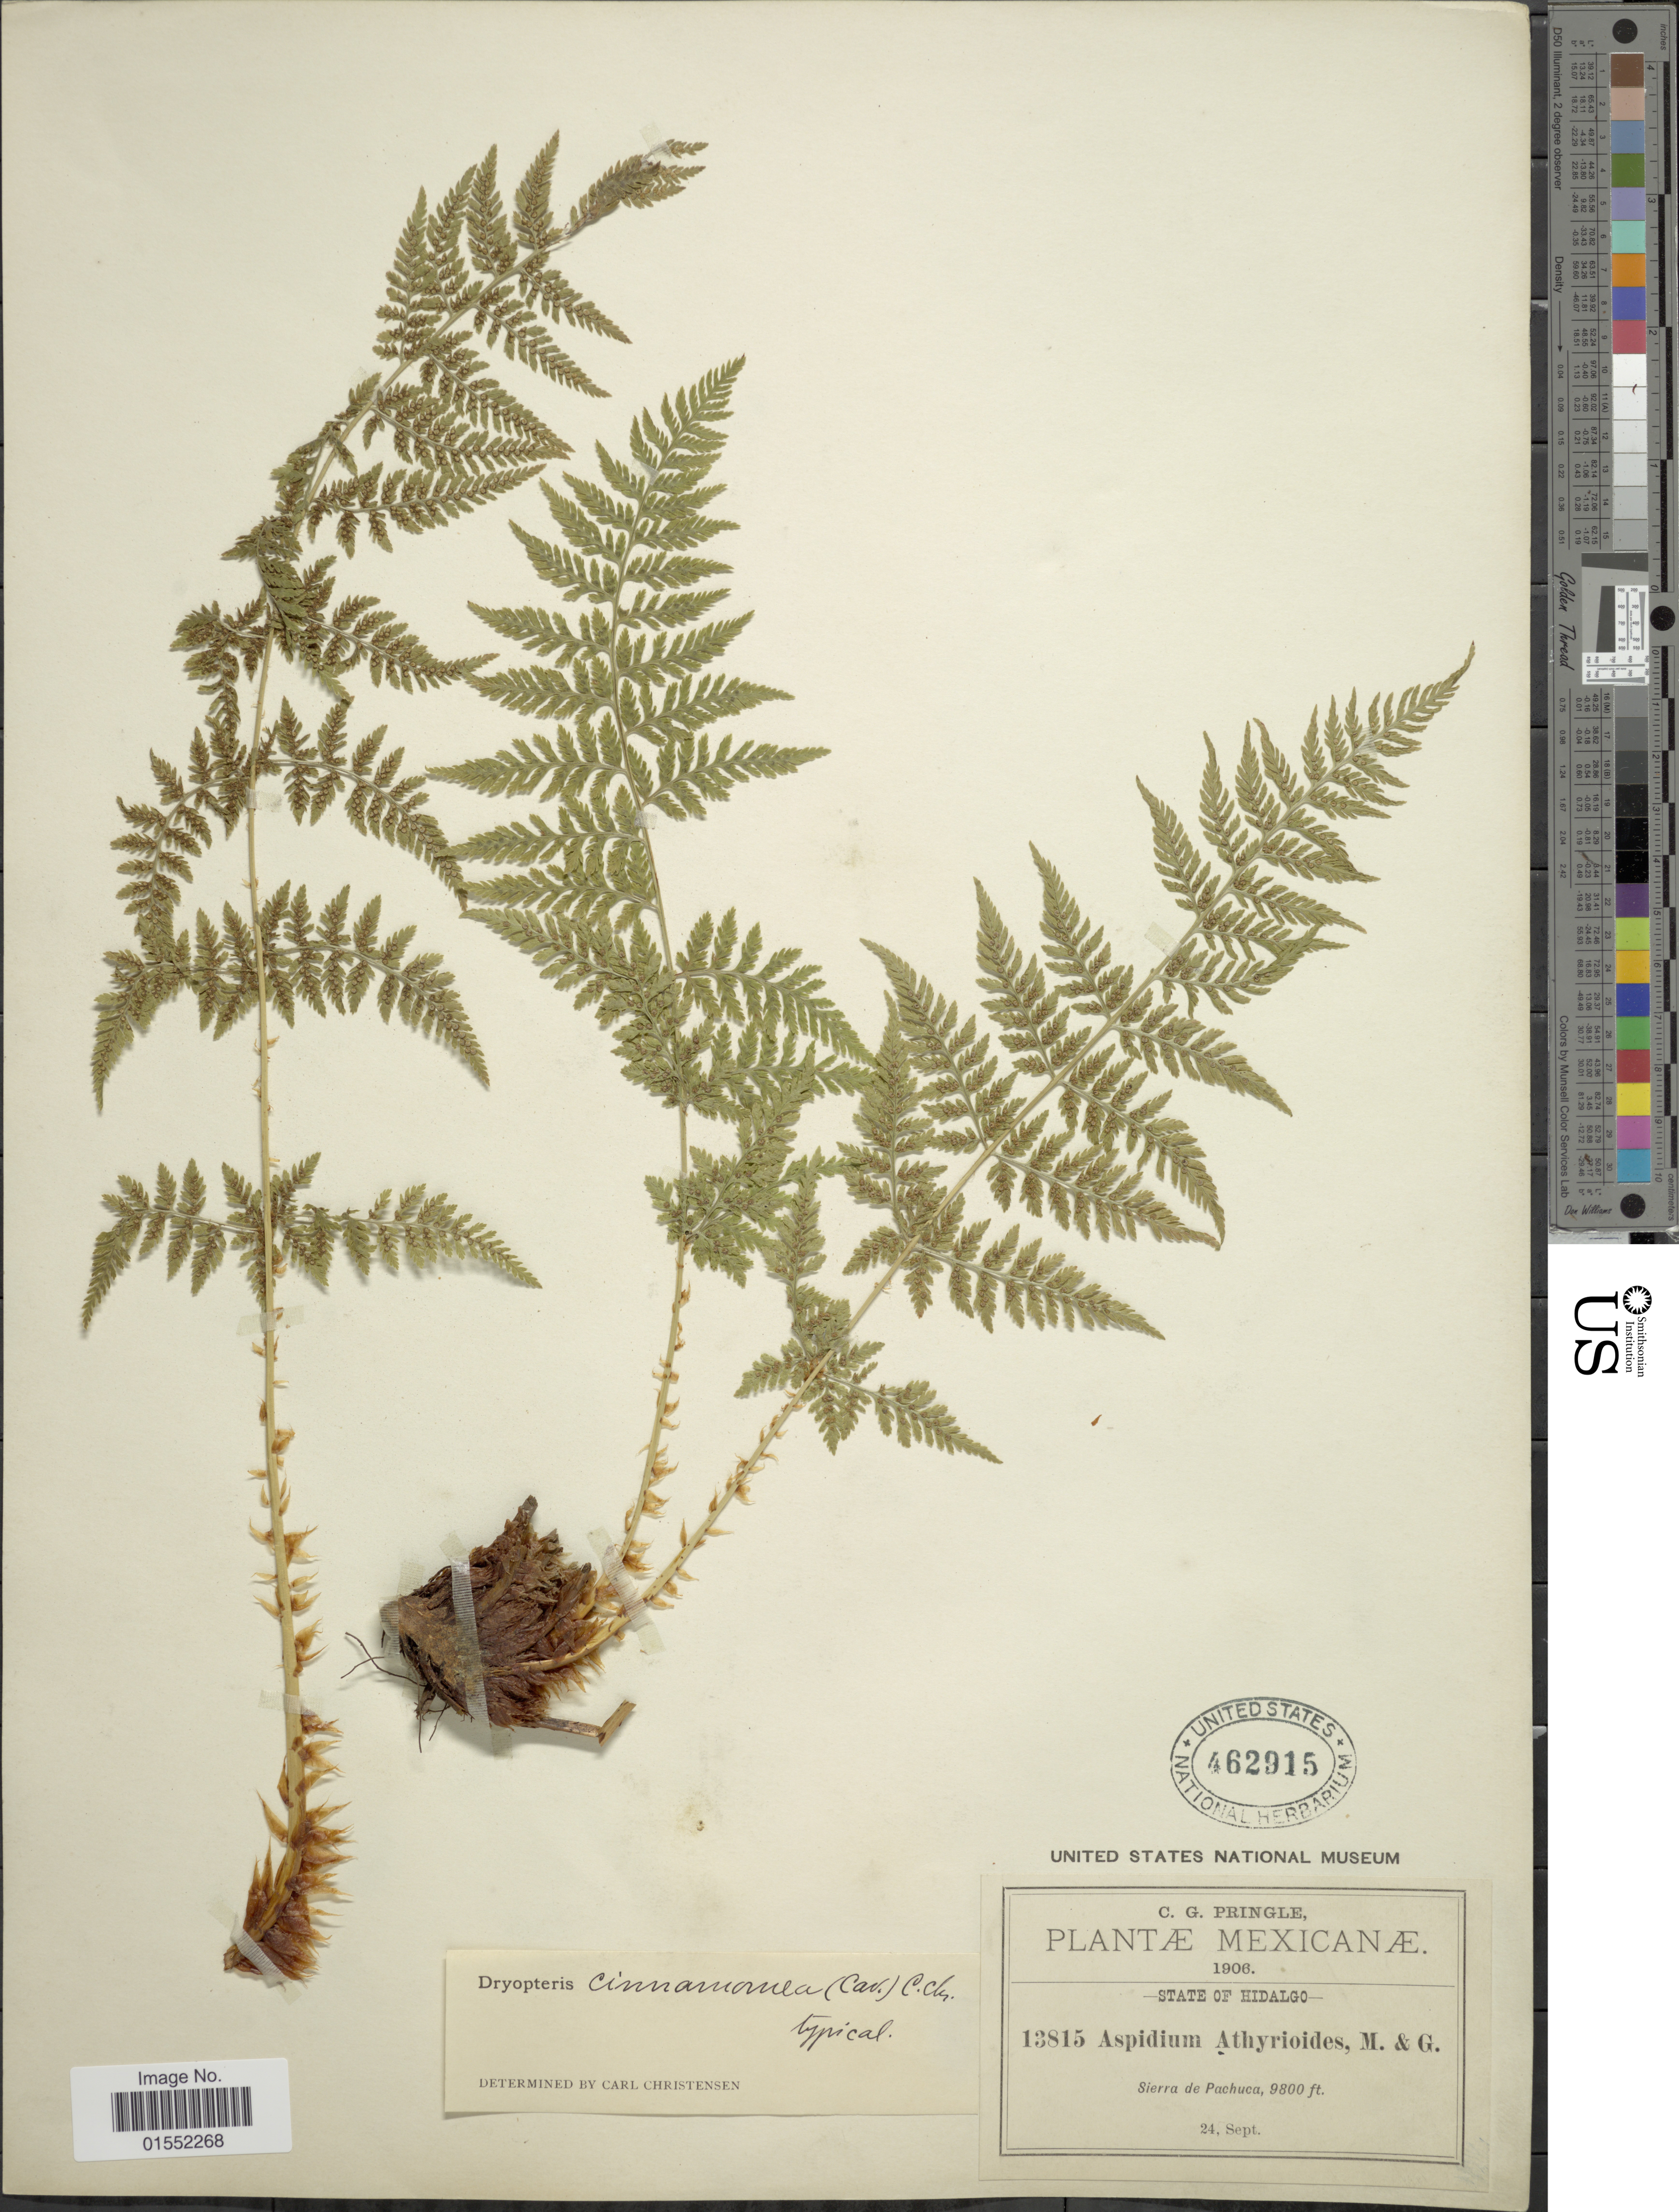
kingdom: Plantae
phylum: Tracheophyta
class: Polypodiopsida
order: Polypodiales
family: Dryopteridaceae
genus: Dryopteris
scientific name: Dryopteris cinnamomea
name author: (Cav.) C. Chr.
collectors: C. G. Pringle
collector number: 13815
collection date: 1906-09-24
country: Mexico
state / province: Hidalgo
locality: Sierra de Pachuca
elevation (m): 2987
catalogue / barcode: US 462915